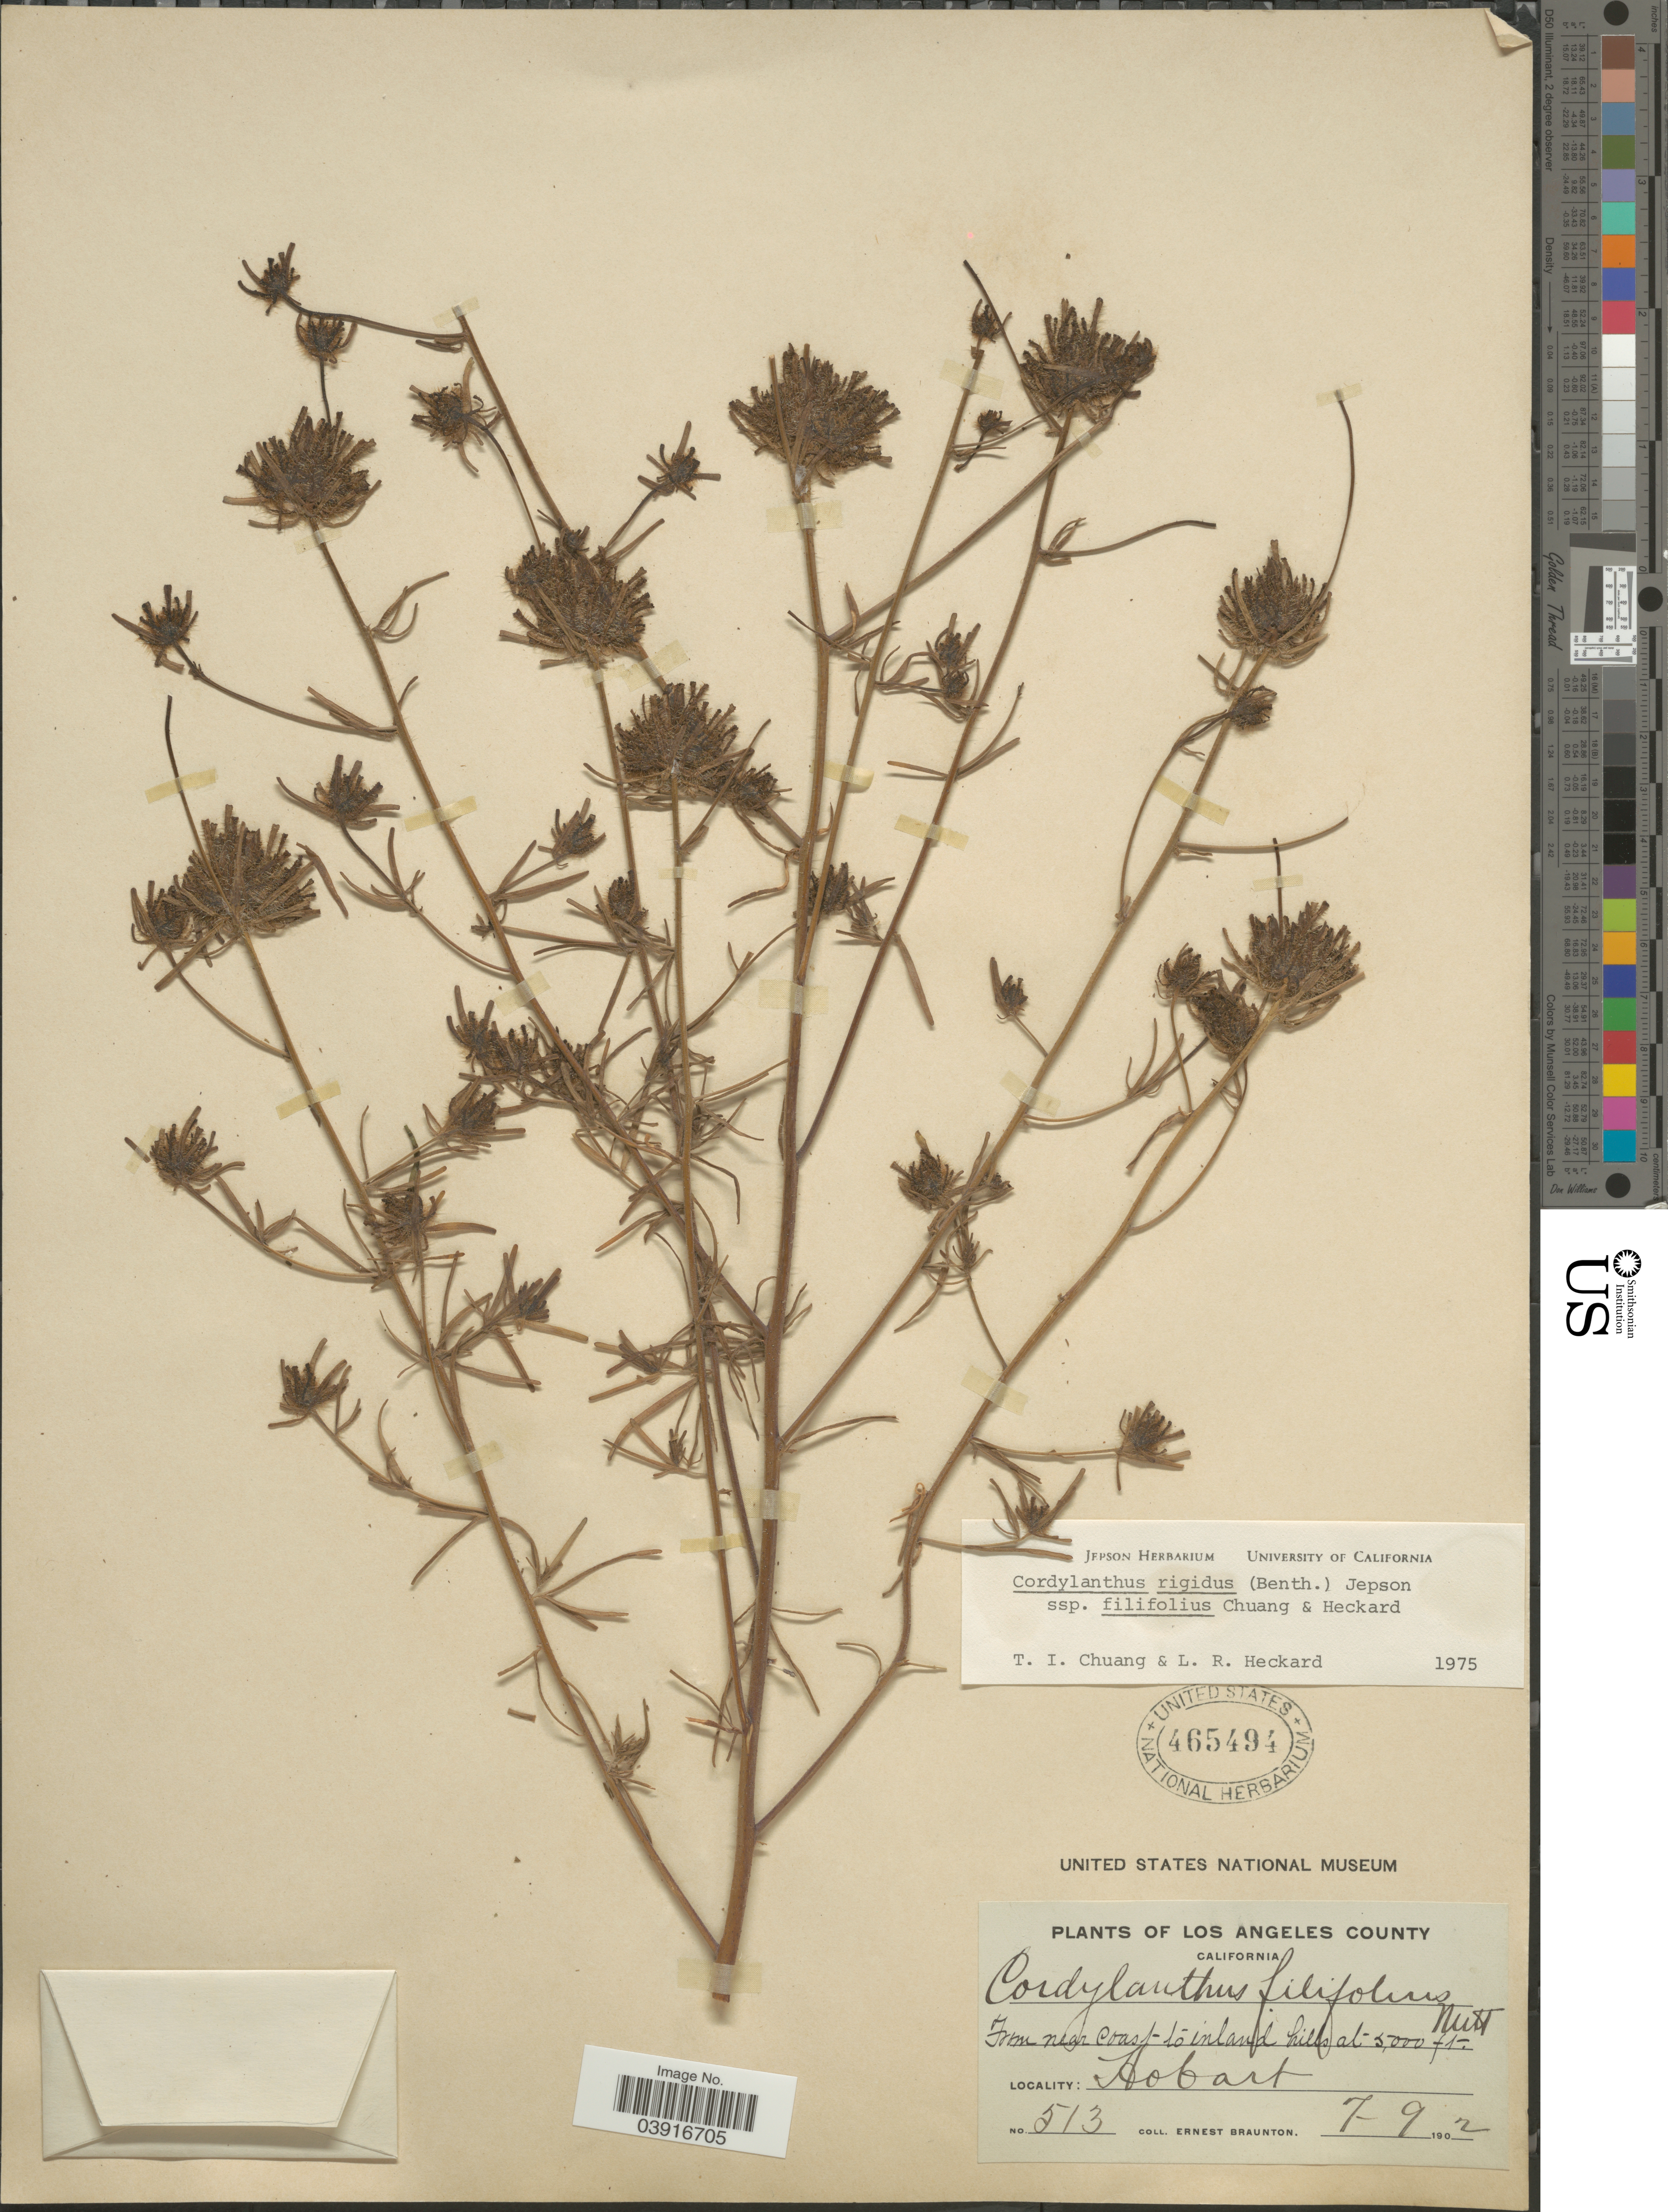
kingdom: Plantae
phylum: Tracheophyta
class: Magnoliopsida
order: Lamiales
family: Orobanchaceae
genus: Cordylanthus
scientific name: Cordylanthus rigidus subsp. filifolius T.I. Chuang & Heckard, ined.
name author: T.I. Chuang & Heckard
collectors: E. Braunton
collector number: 513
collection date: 1902-07-09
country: United States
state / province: California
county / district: Los Angeles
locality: Los Angeles County. From near Coast to inland hills. Hobart.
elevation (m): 1524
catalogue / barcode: US 465494